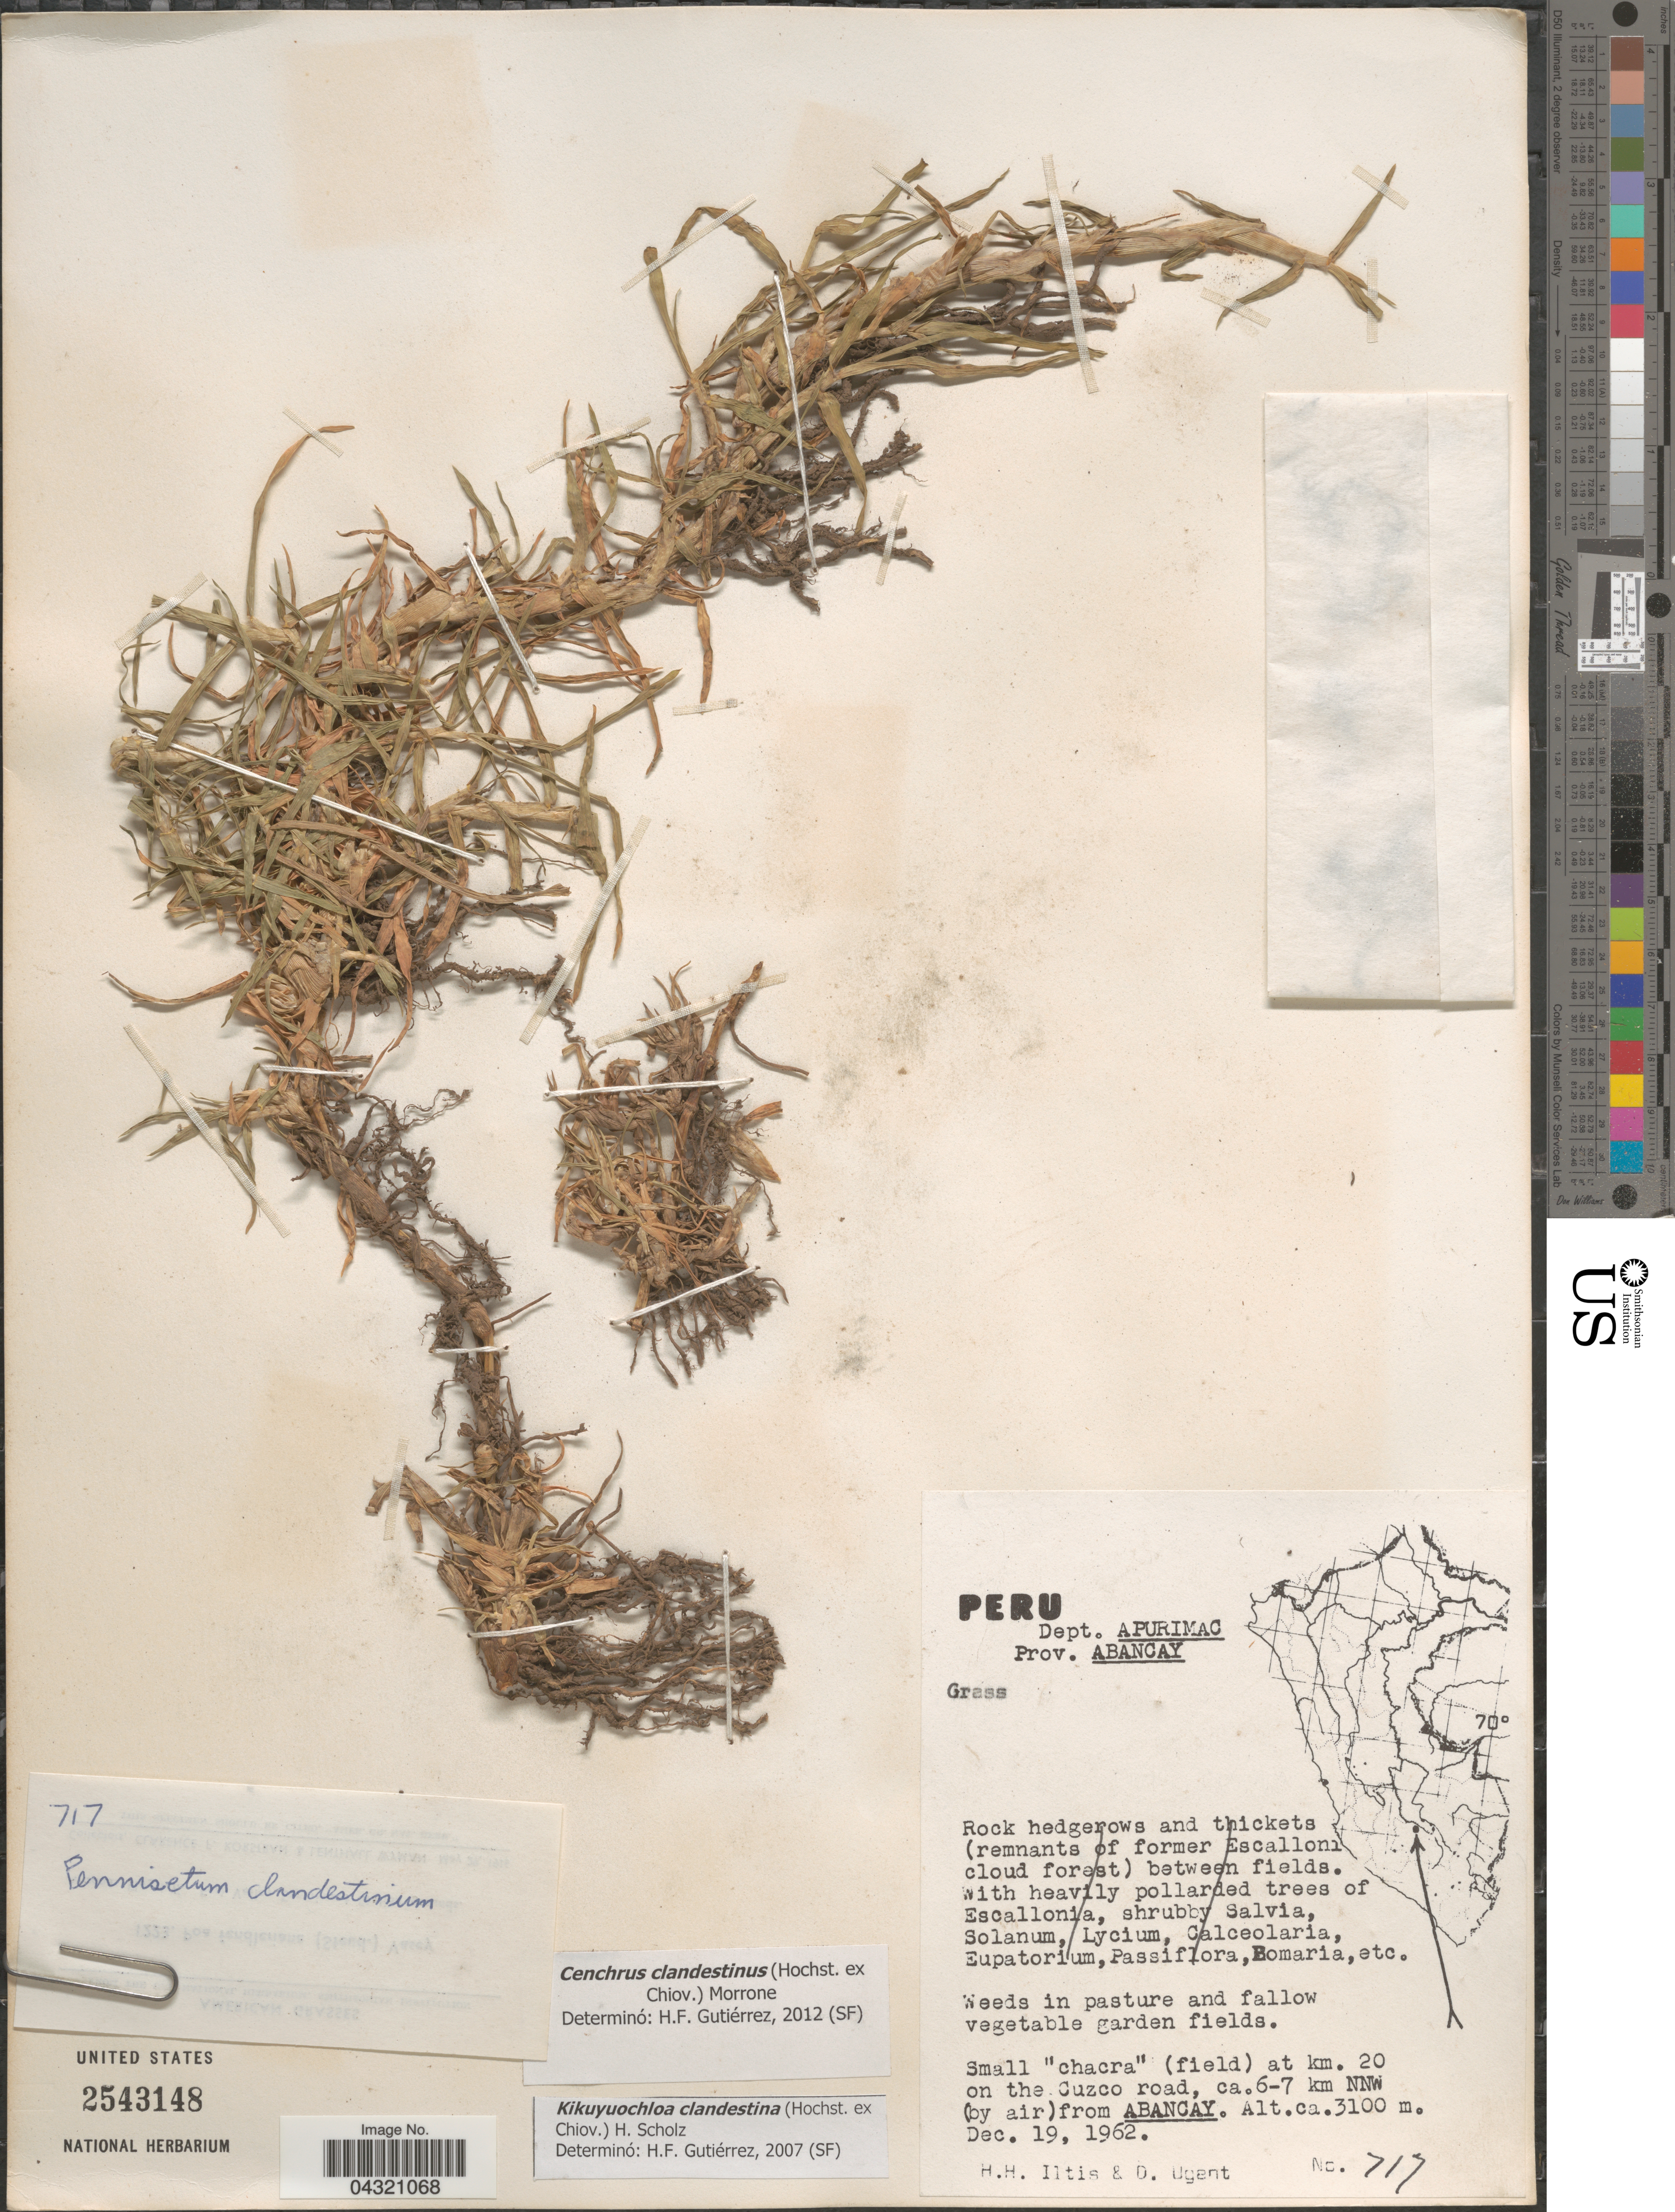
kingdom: Plantae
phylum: Tracheophyta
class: Liliopsida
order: Poales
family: Poaceae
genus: Cenchrus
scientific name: Cenchrus clandestinus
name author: (Hochst. & Chiov.) Morrone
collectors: H. H. Iltis & D. Ugent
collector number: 717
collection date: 1962-12-19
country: Peru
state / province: Apurímac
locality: Dept. Apurimac Prov. Abancay. Small "chacra" (field) at km. 20 on the Cuzco road, ca. 6-7 km NNW (by air) from Abancay.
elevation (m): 3100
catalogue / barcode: US 2543148